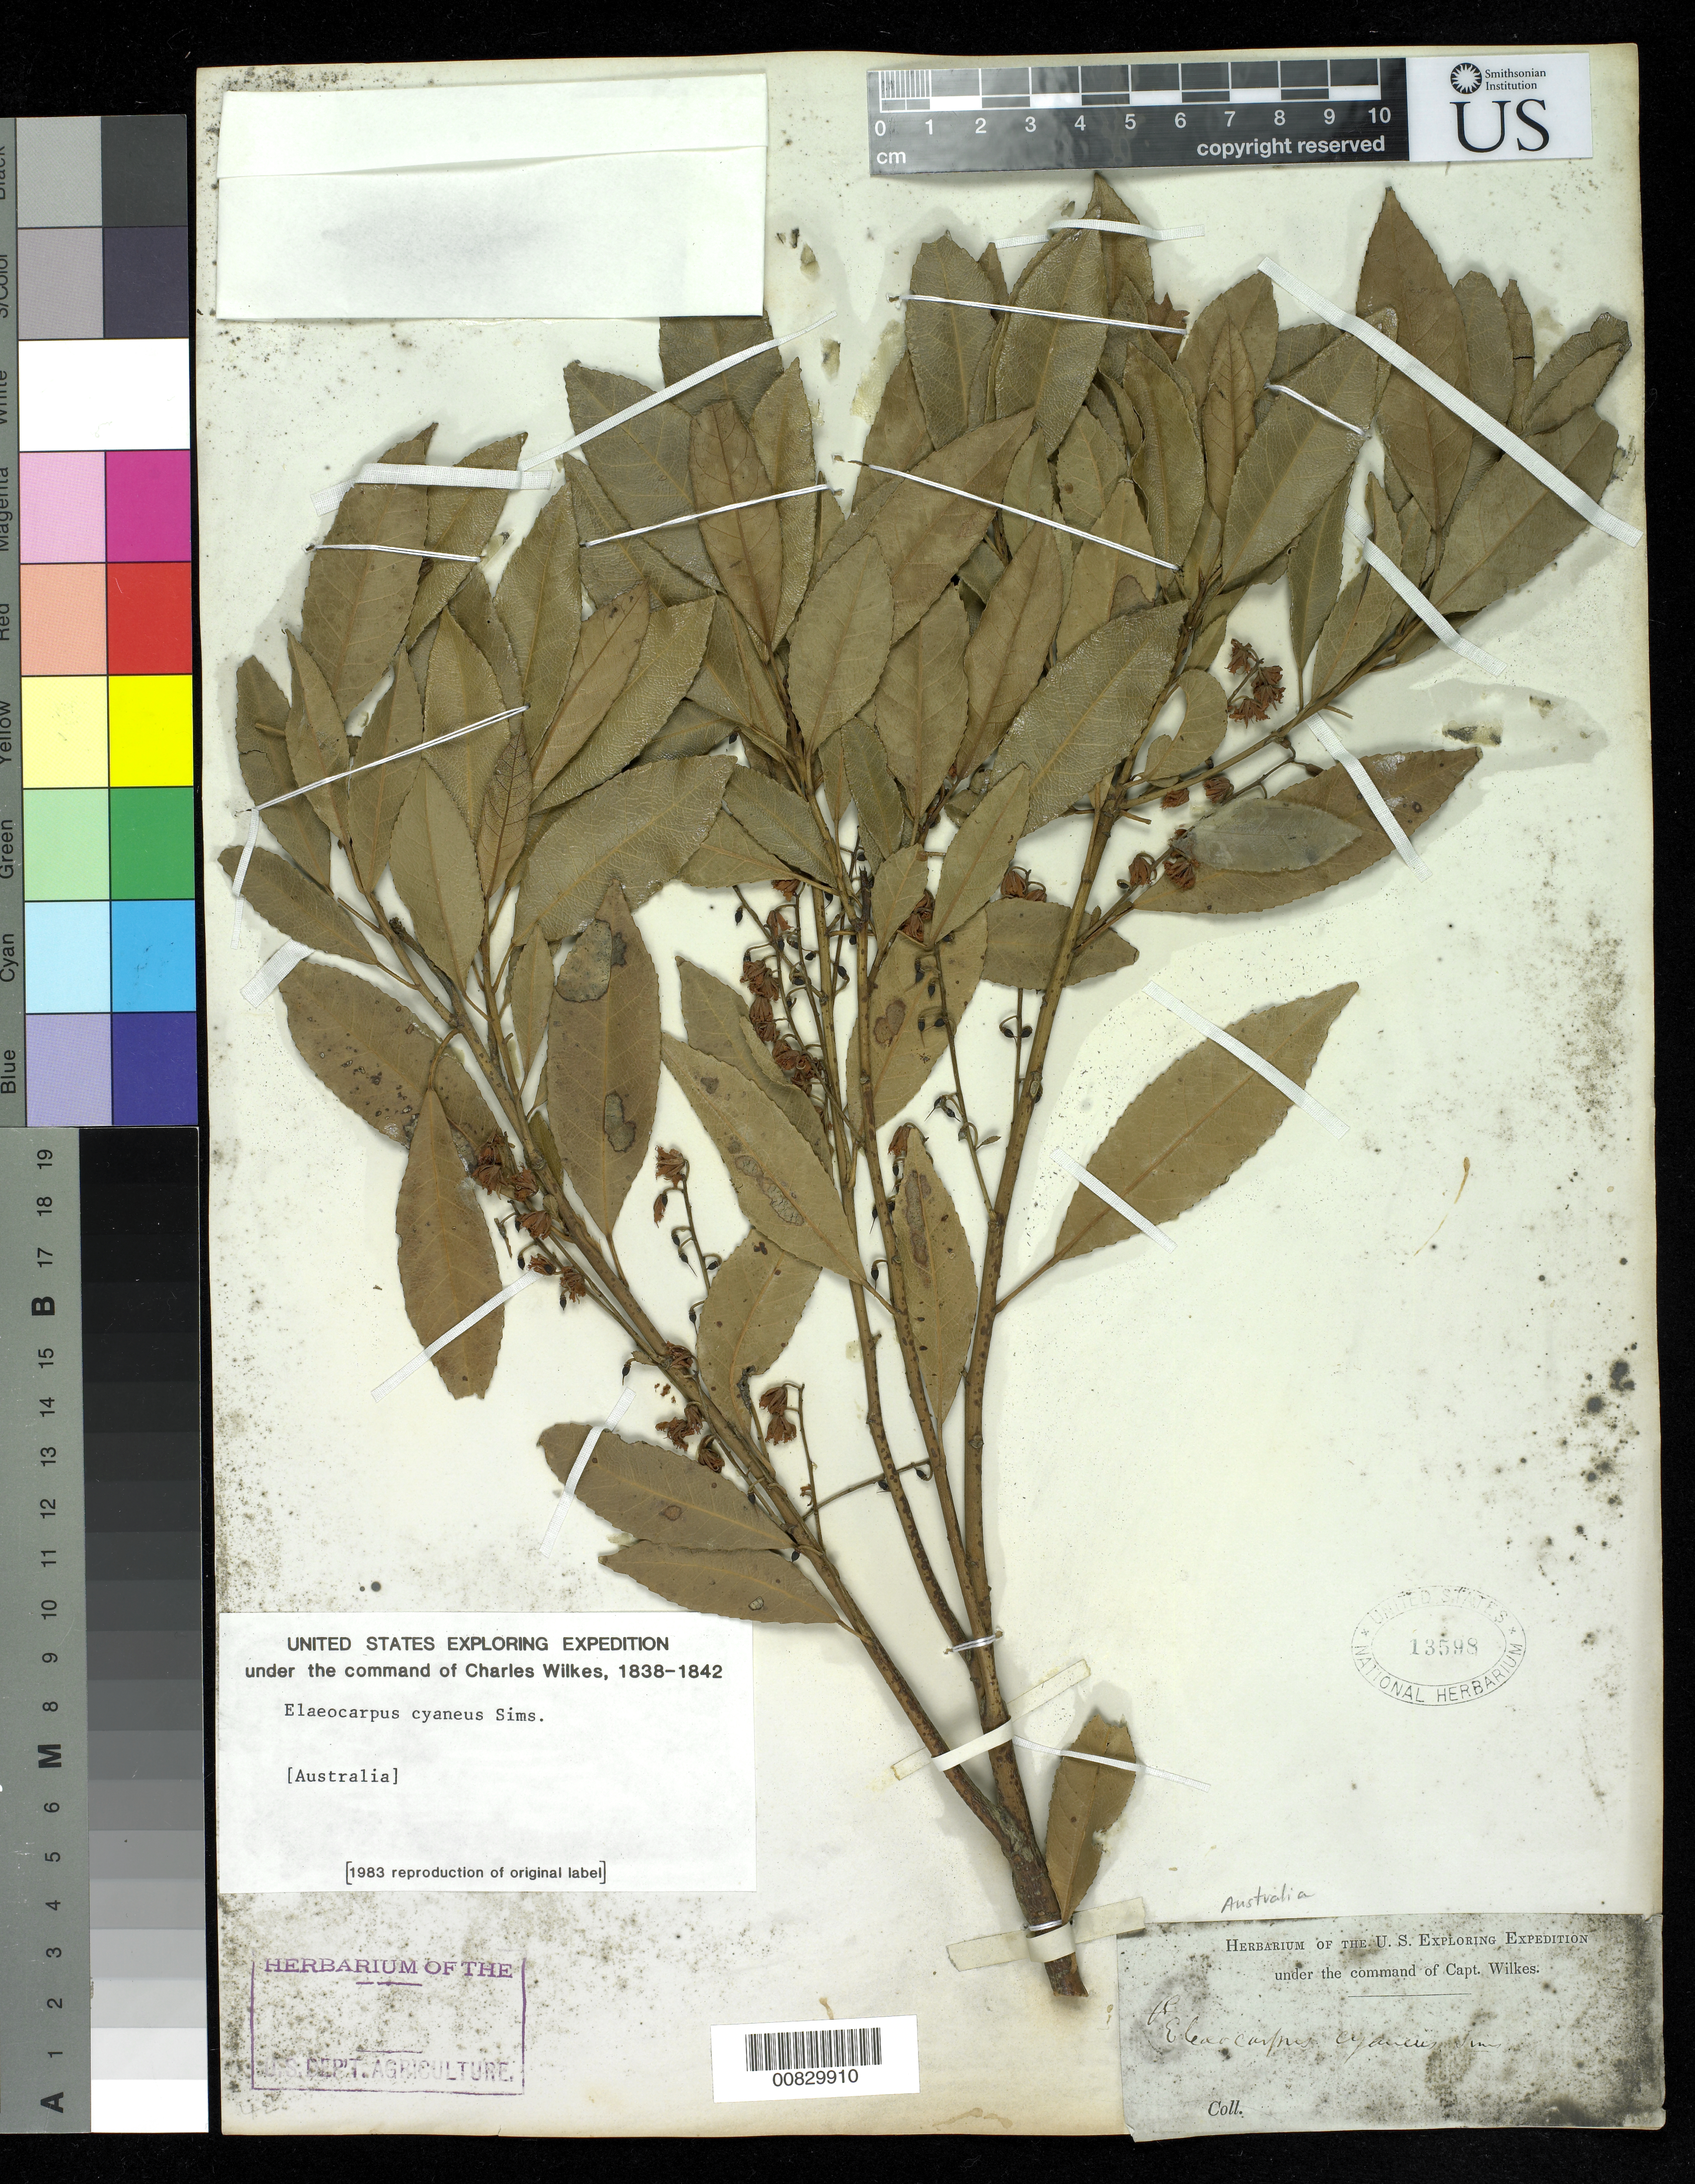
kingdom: Plantae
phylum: Tracheophyta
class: Magnoliopsida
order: Oxalidales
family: Elaeocarpaceae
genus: Elaeocarpus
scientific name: Elaeocarpus cyaneus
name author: Sims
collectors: Wilkes Explor. Exped.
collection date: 1838/1842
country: Australia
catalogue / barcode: US 13598